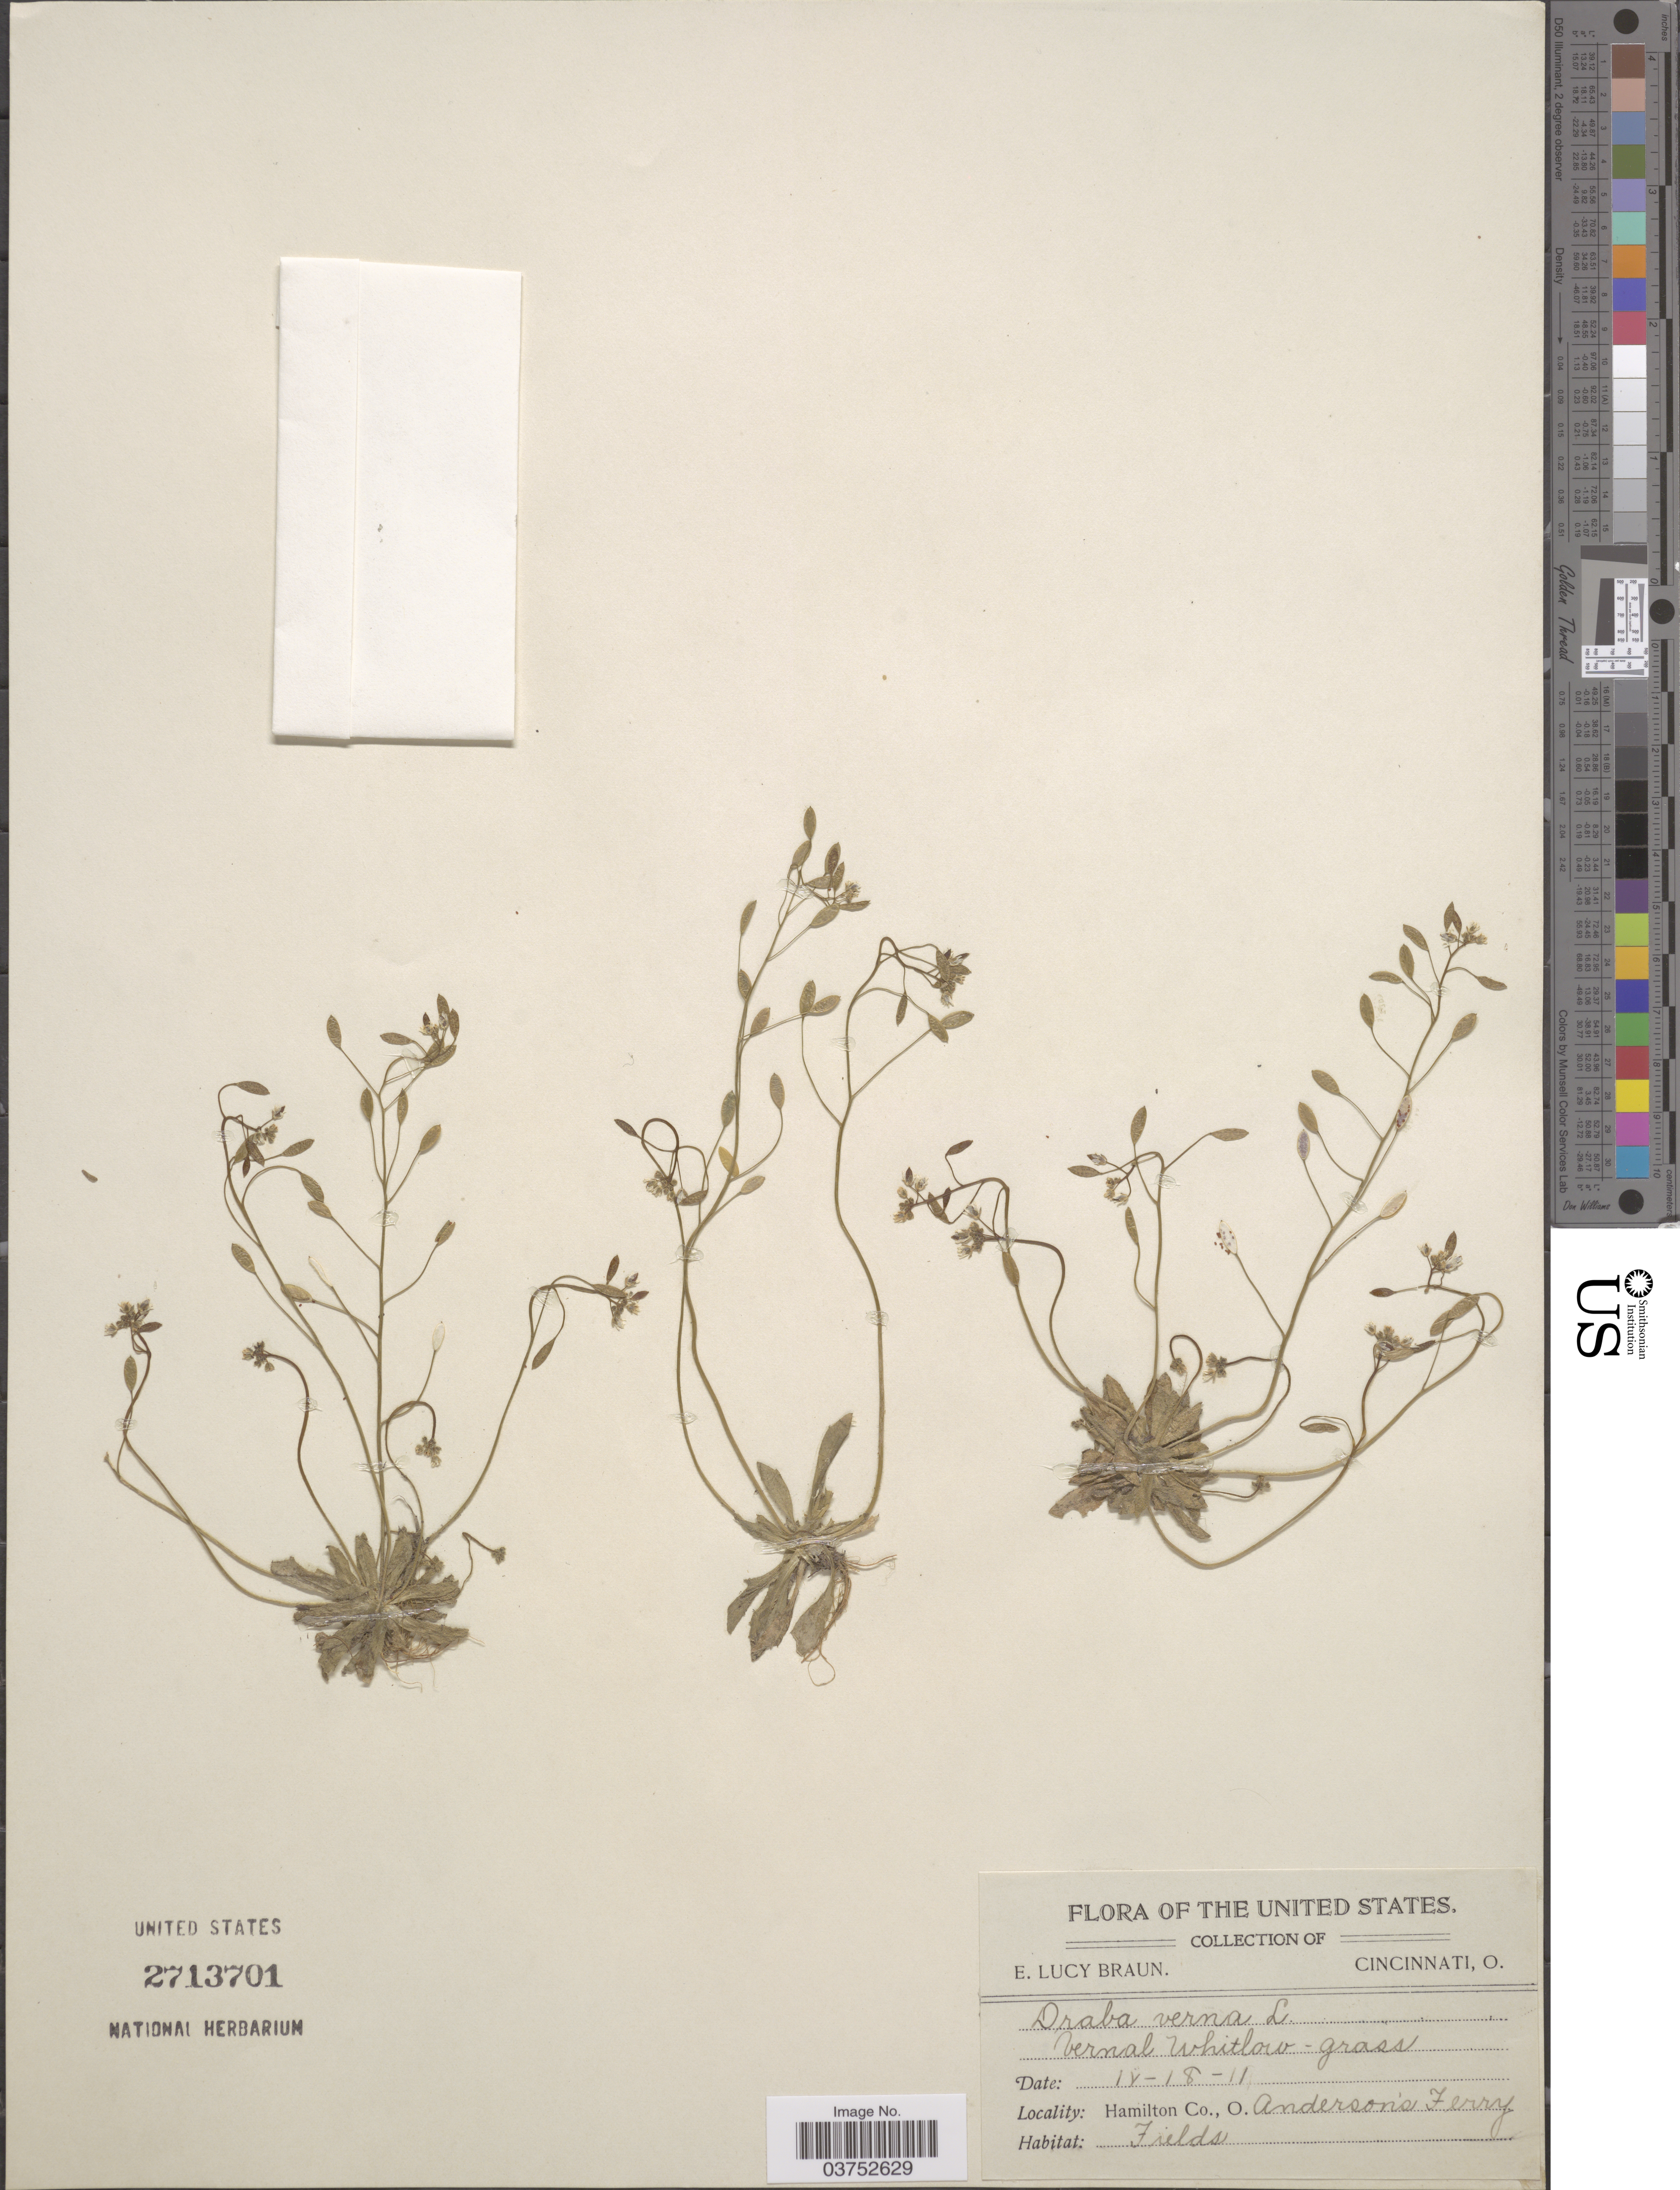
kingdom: Plantae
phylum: Tracheophyta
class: Magnoliopsida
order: Brassicales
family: Brassicaceae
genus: Draba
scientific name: Draba verna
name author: L.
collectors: E. L. Braun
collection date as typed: Transcribed d/m/y: 18/4/11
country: United States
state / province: Ohio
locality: Hamilton Co. Anderson's Ferry. Fields.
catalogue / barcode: US 2713701